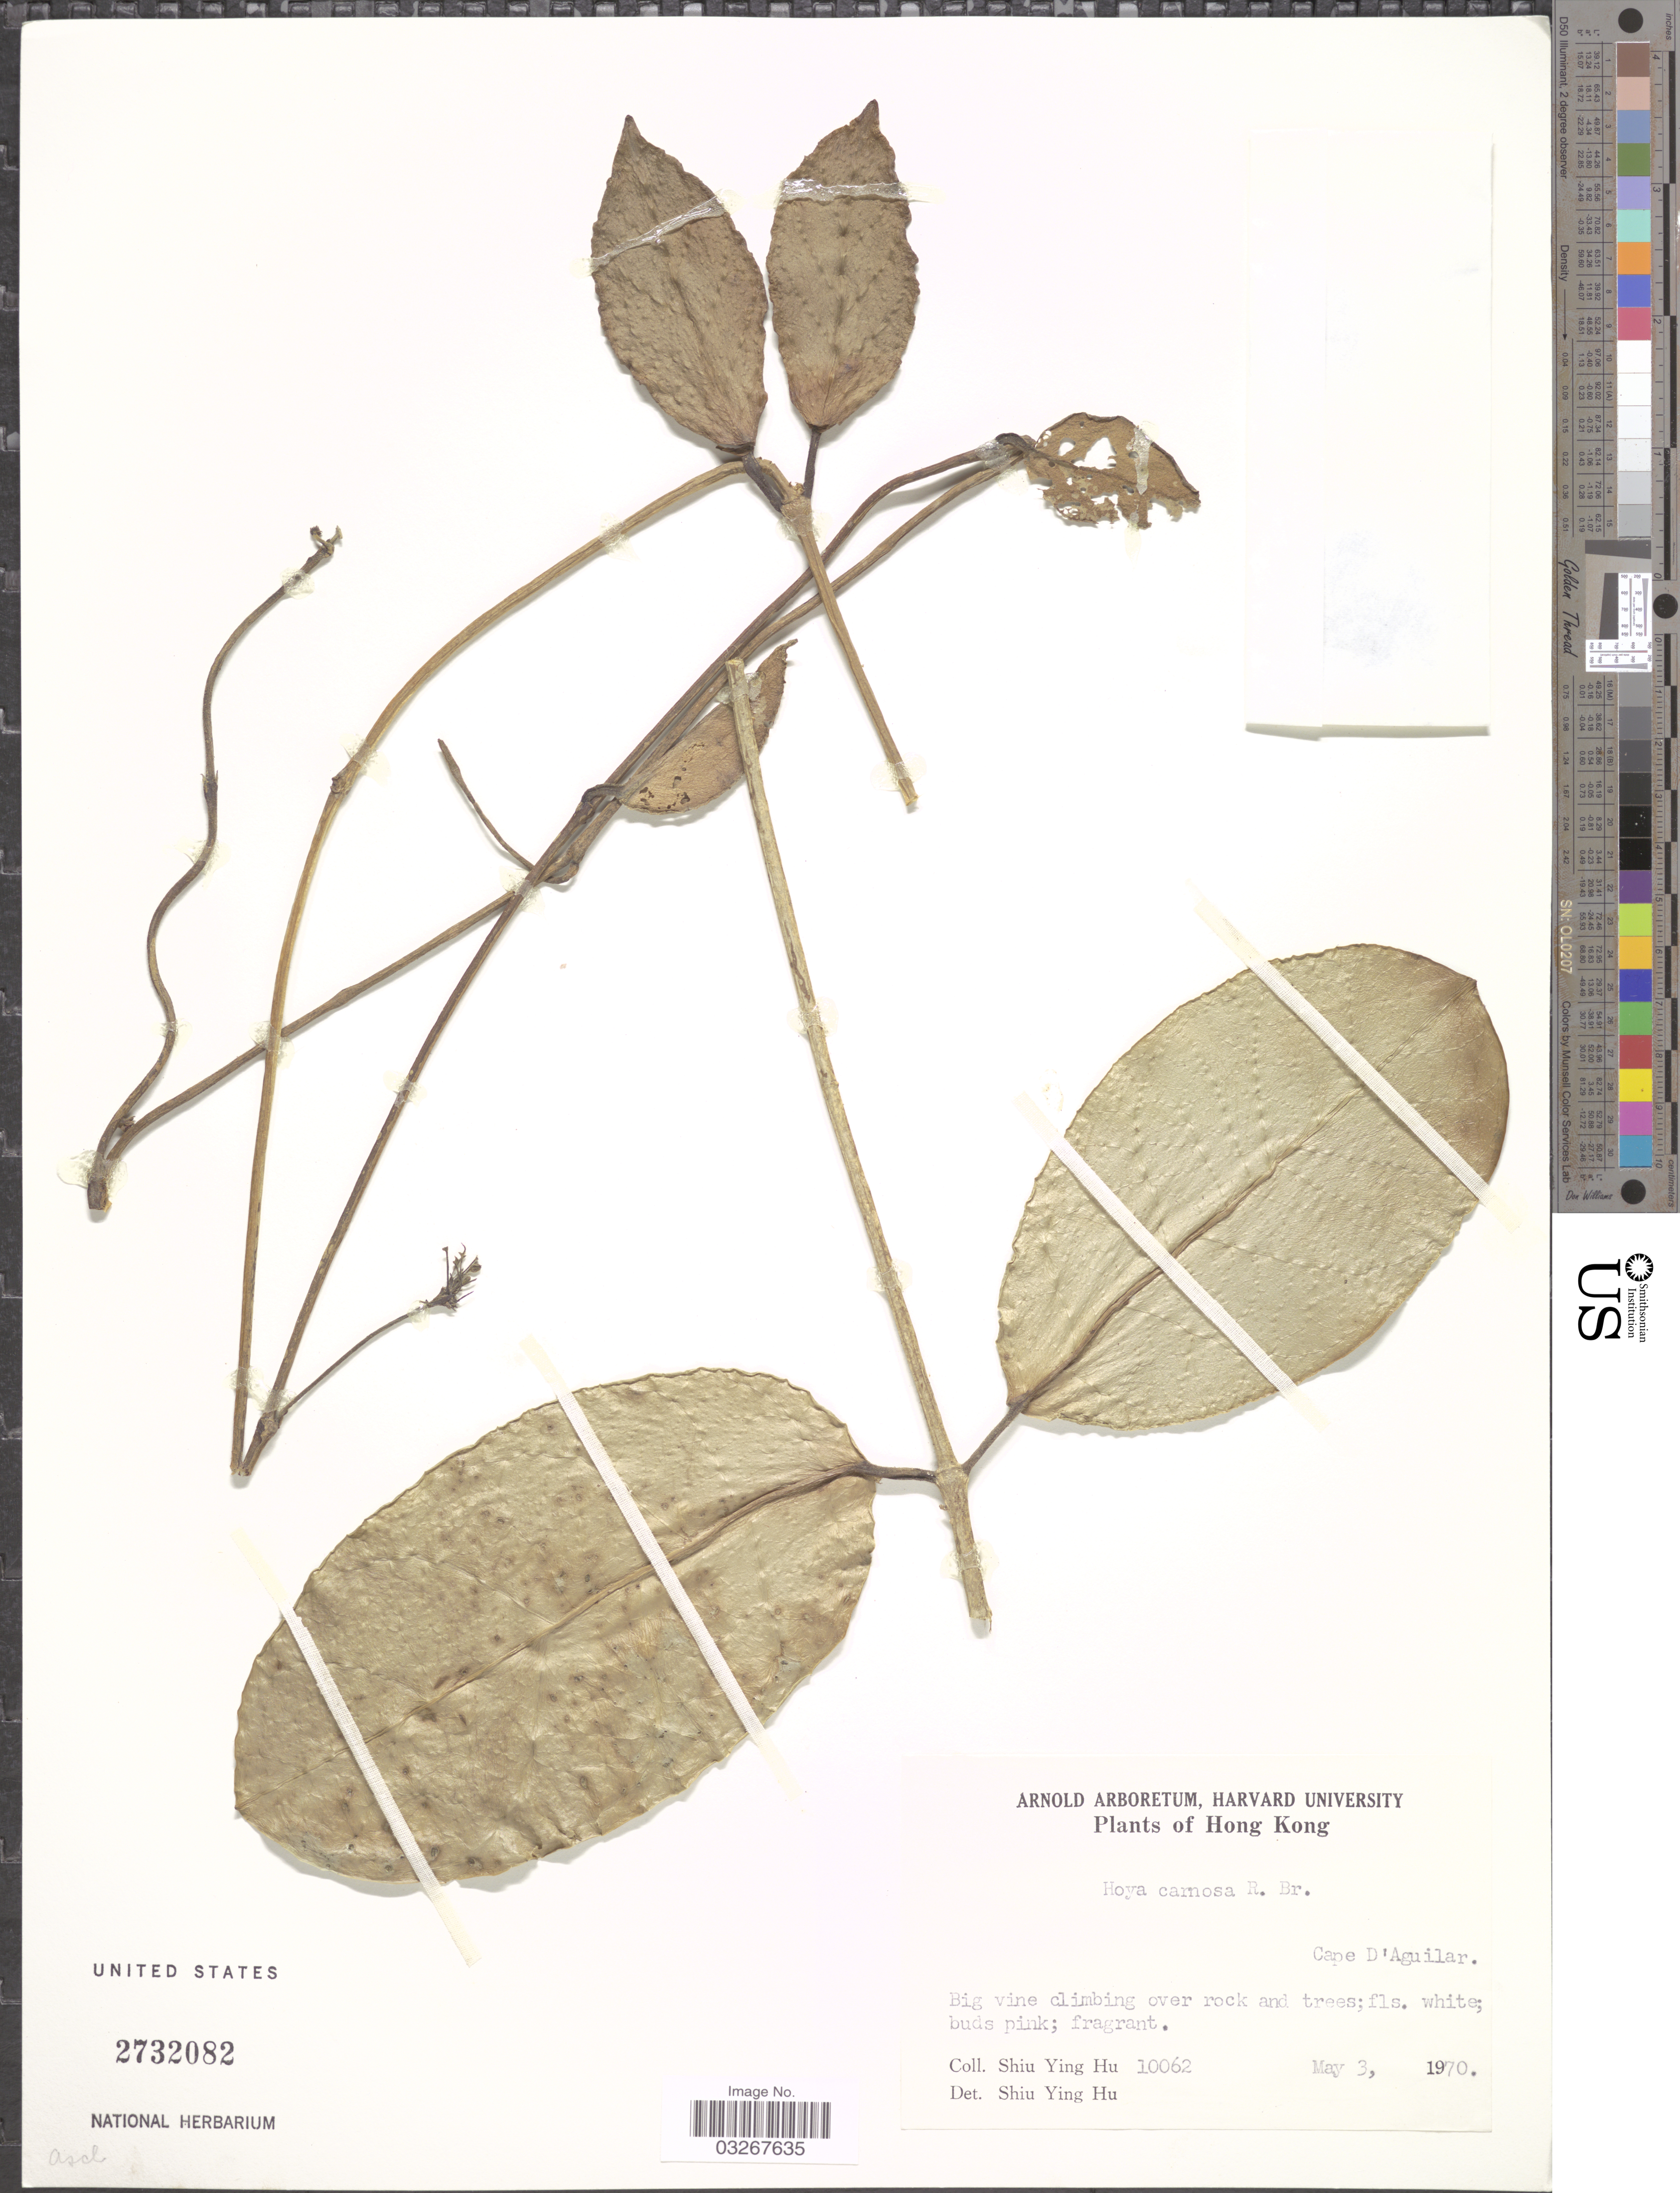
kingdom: Plantae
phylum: Tracheophyta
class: Magnoliopsida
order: Gentianales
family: Apocynaceae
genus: Hoya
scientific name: Hoya carnosa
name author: (L. f.) R. Br.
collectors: S. Y. Hu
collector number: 10062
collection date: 1970-05-03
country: China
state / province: Hong Kong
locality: Cape D'Aguilar.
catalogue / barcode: US 2732082